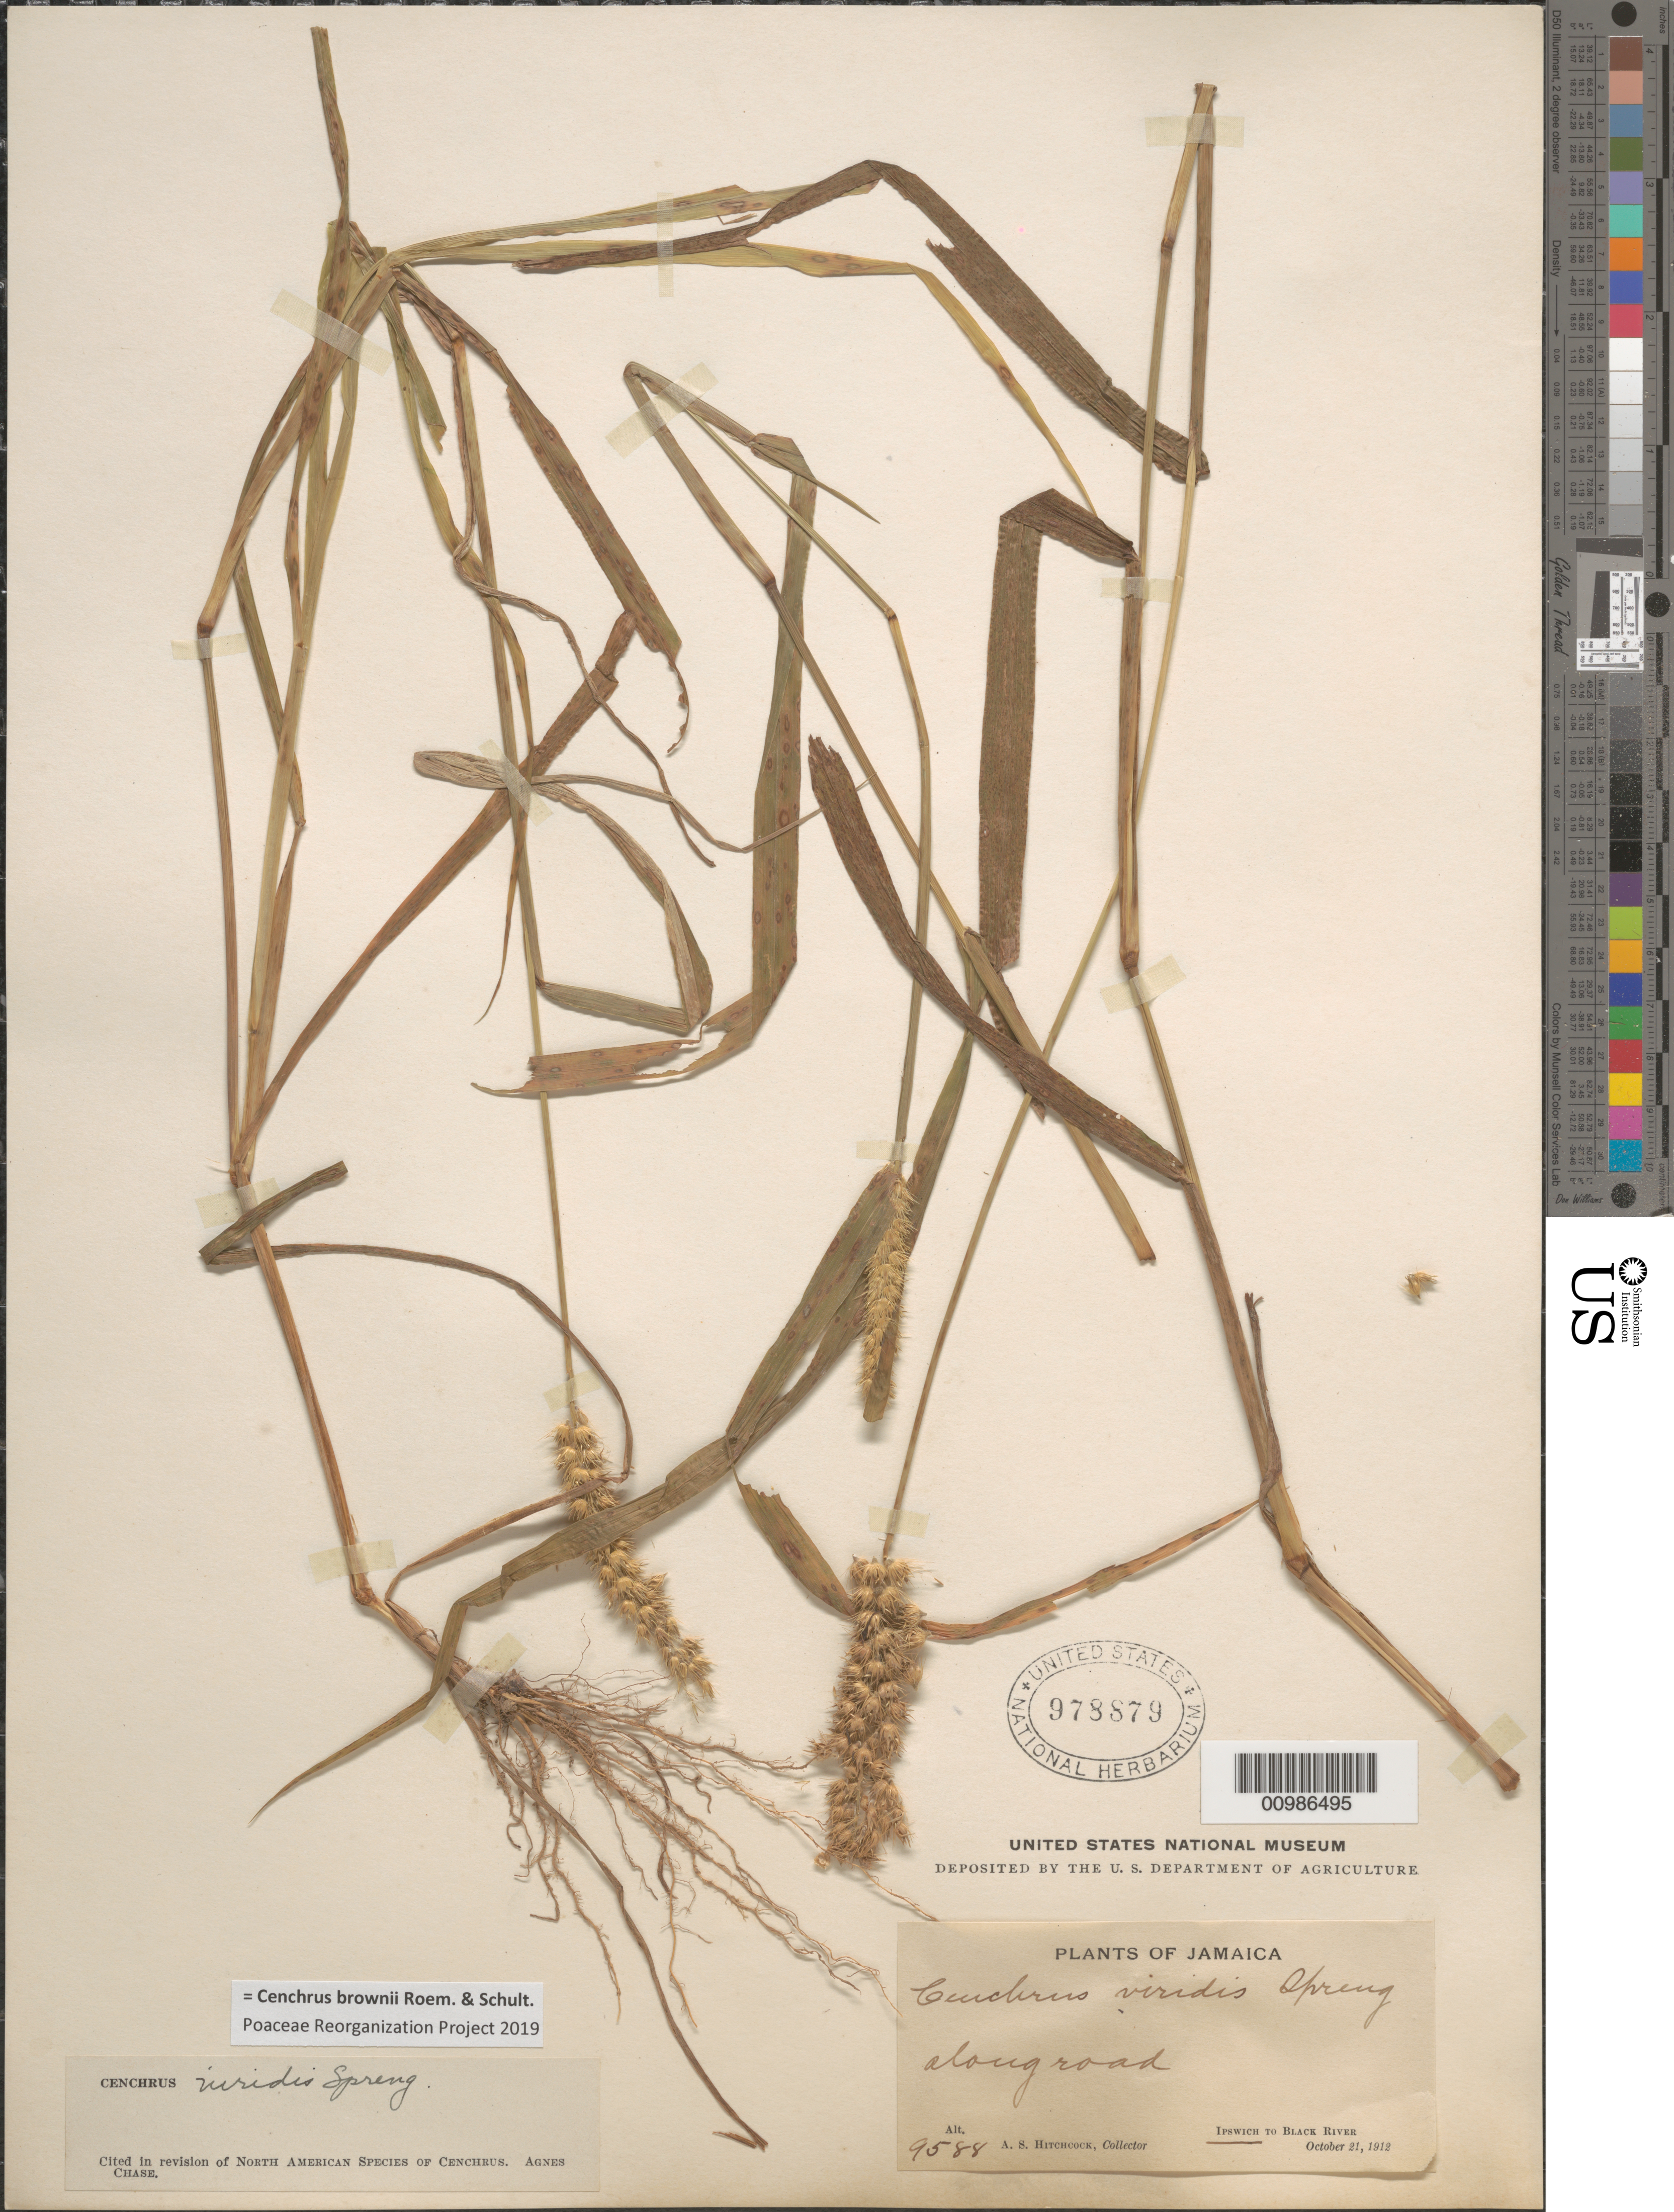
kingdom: Plantae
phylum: Tracheophyta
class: Liliopsida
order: Poales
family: Poaceae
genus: Cenchrus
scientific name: Cenchrus brownii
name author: Roem. & Schult.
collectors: A. S. Hitchcock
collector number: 9588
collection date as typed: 21 Oct 1912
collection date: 1912-10-21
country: Jamaica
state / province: Saint Elizabeth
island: Jamaica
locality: Ipswich to Black River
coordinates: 0 N, 0 E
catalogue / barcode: US 978879